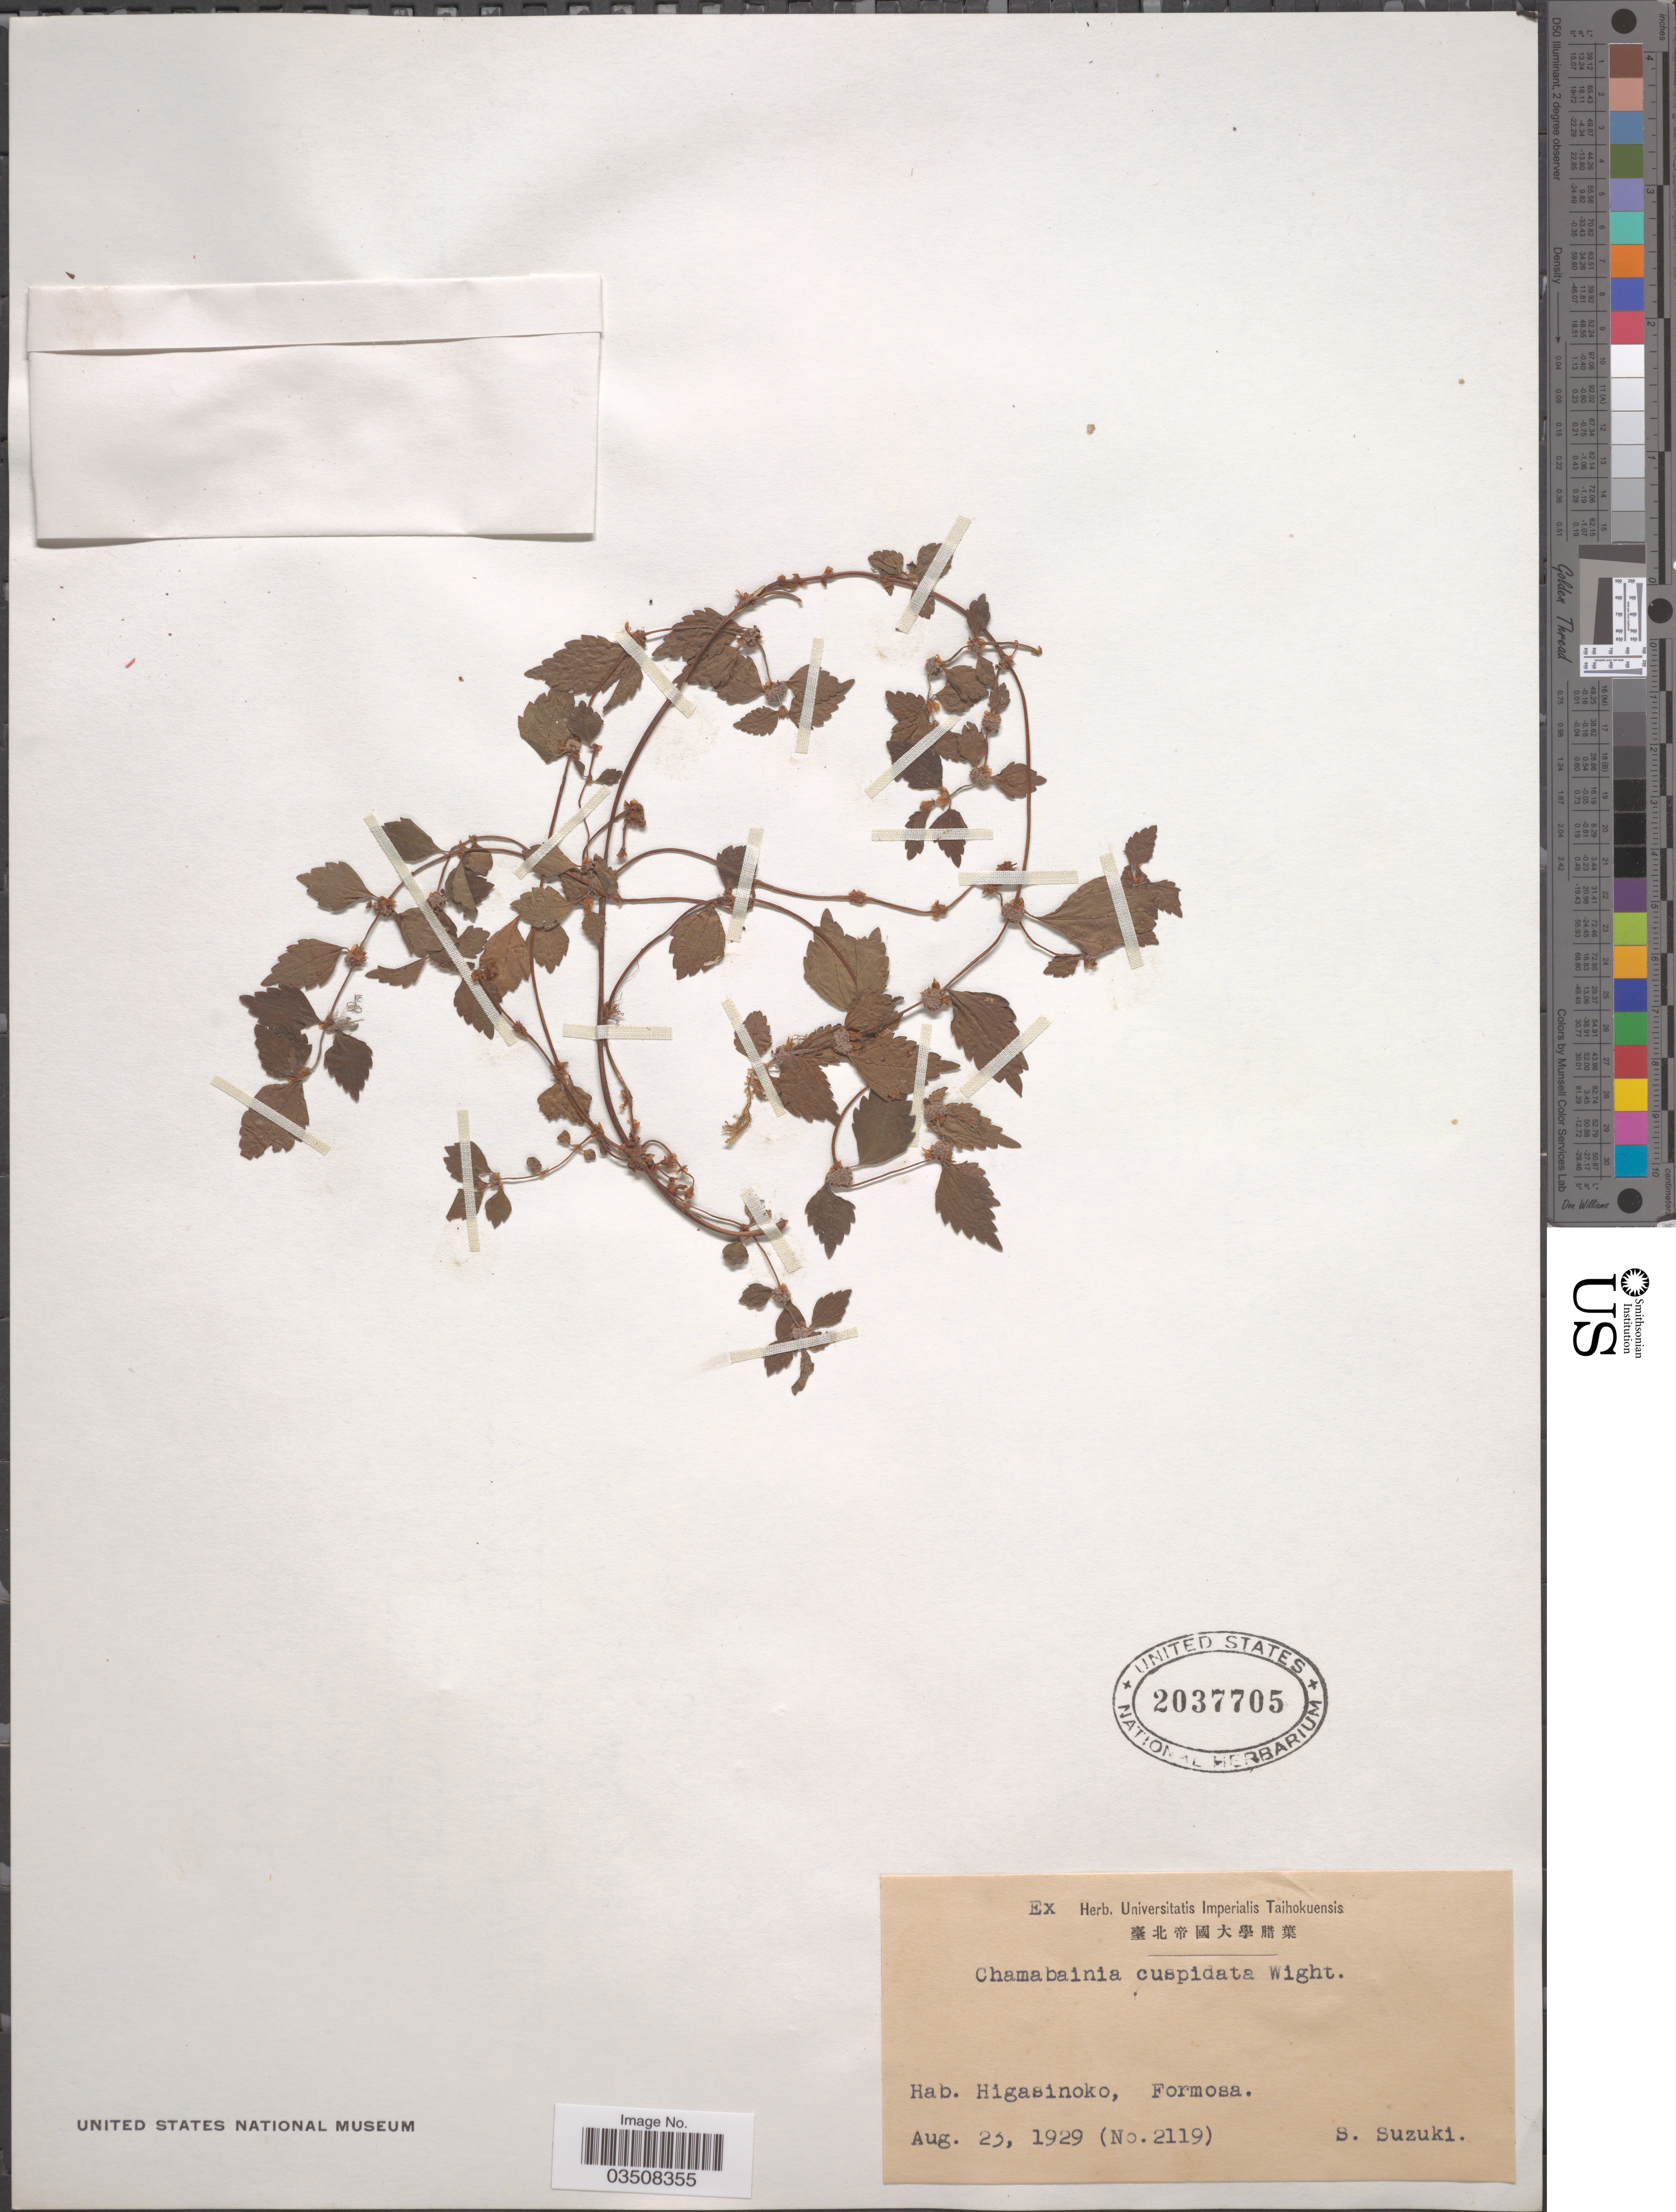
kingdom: Plantae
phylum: Tracheophyta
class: Magnoliopsida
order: Rosales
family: Urticaceae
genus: Chamabainia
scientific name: Chamabainia cuspidata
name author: Wight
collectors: S. Suzuki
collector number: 2119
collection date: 1929-08-23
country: Taiwan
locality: Higasinoko, Formosa.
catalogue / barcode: US 2037705